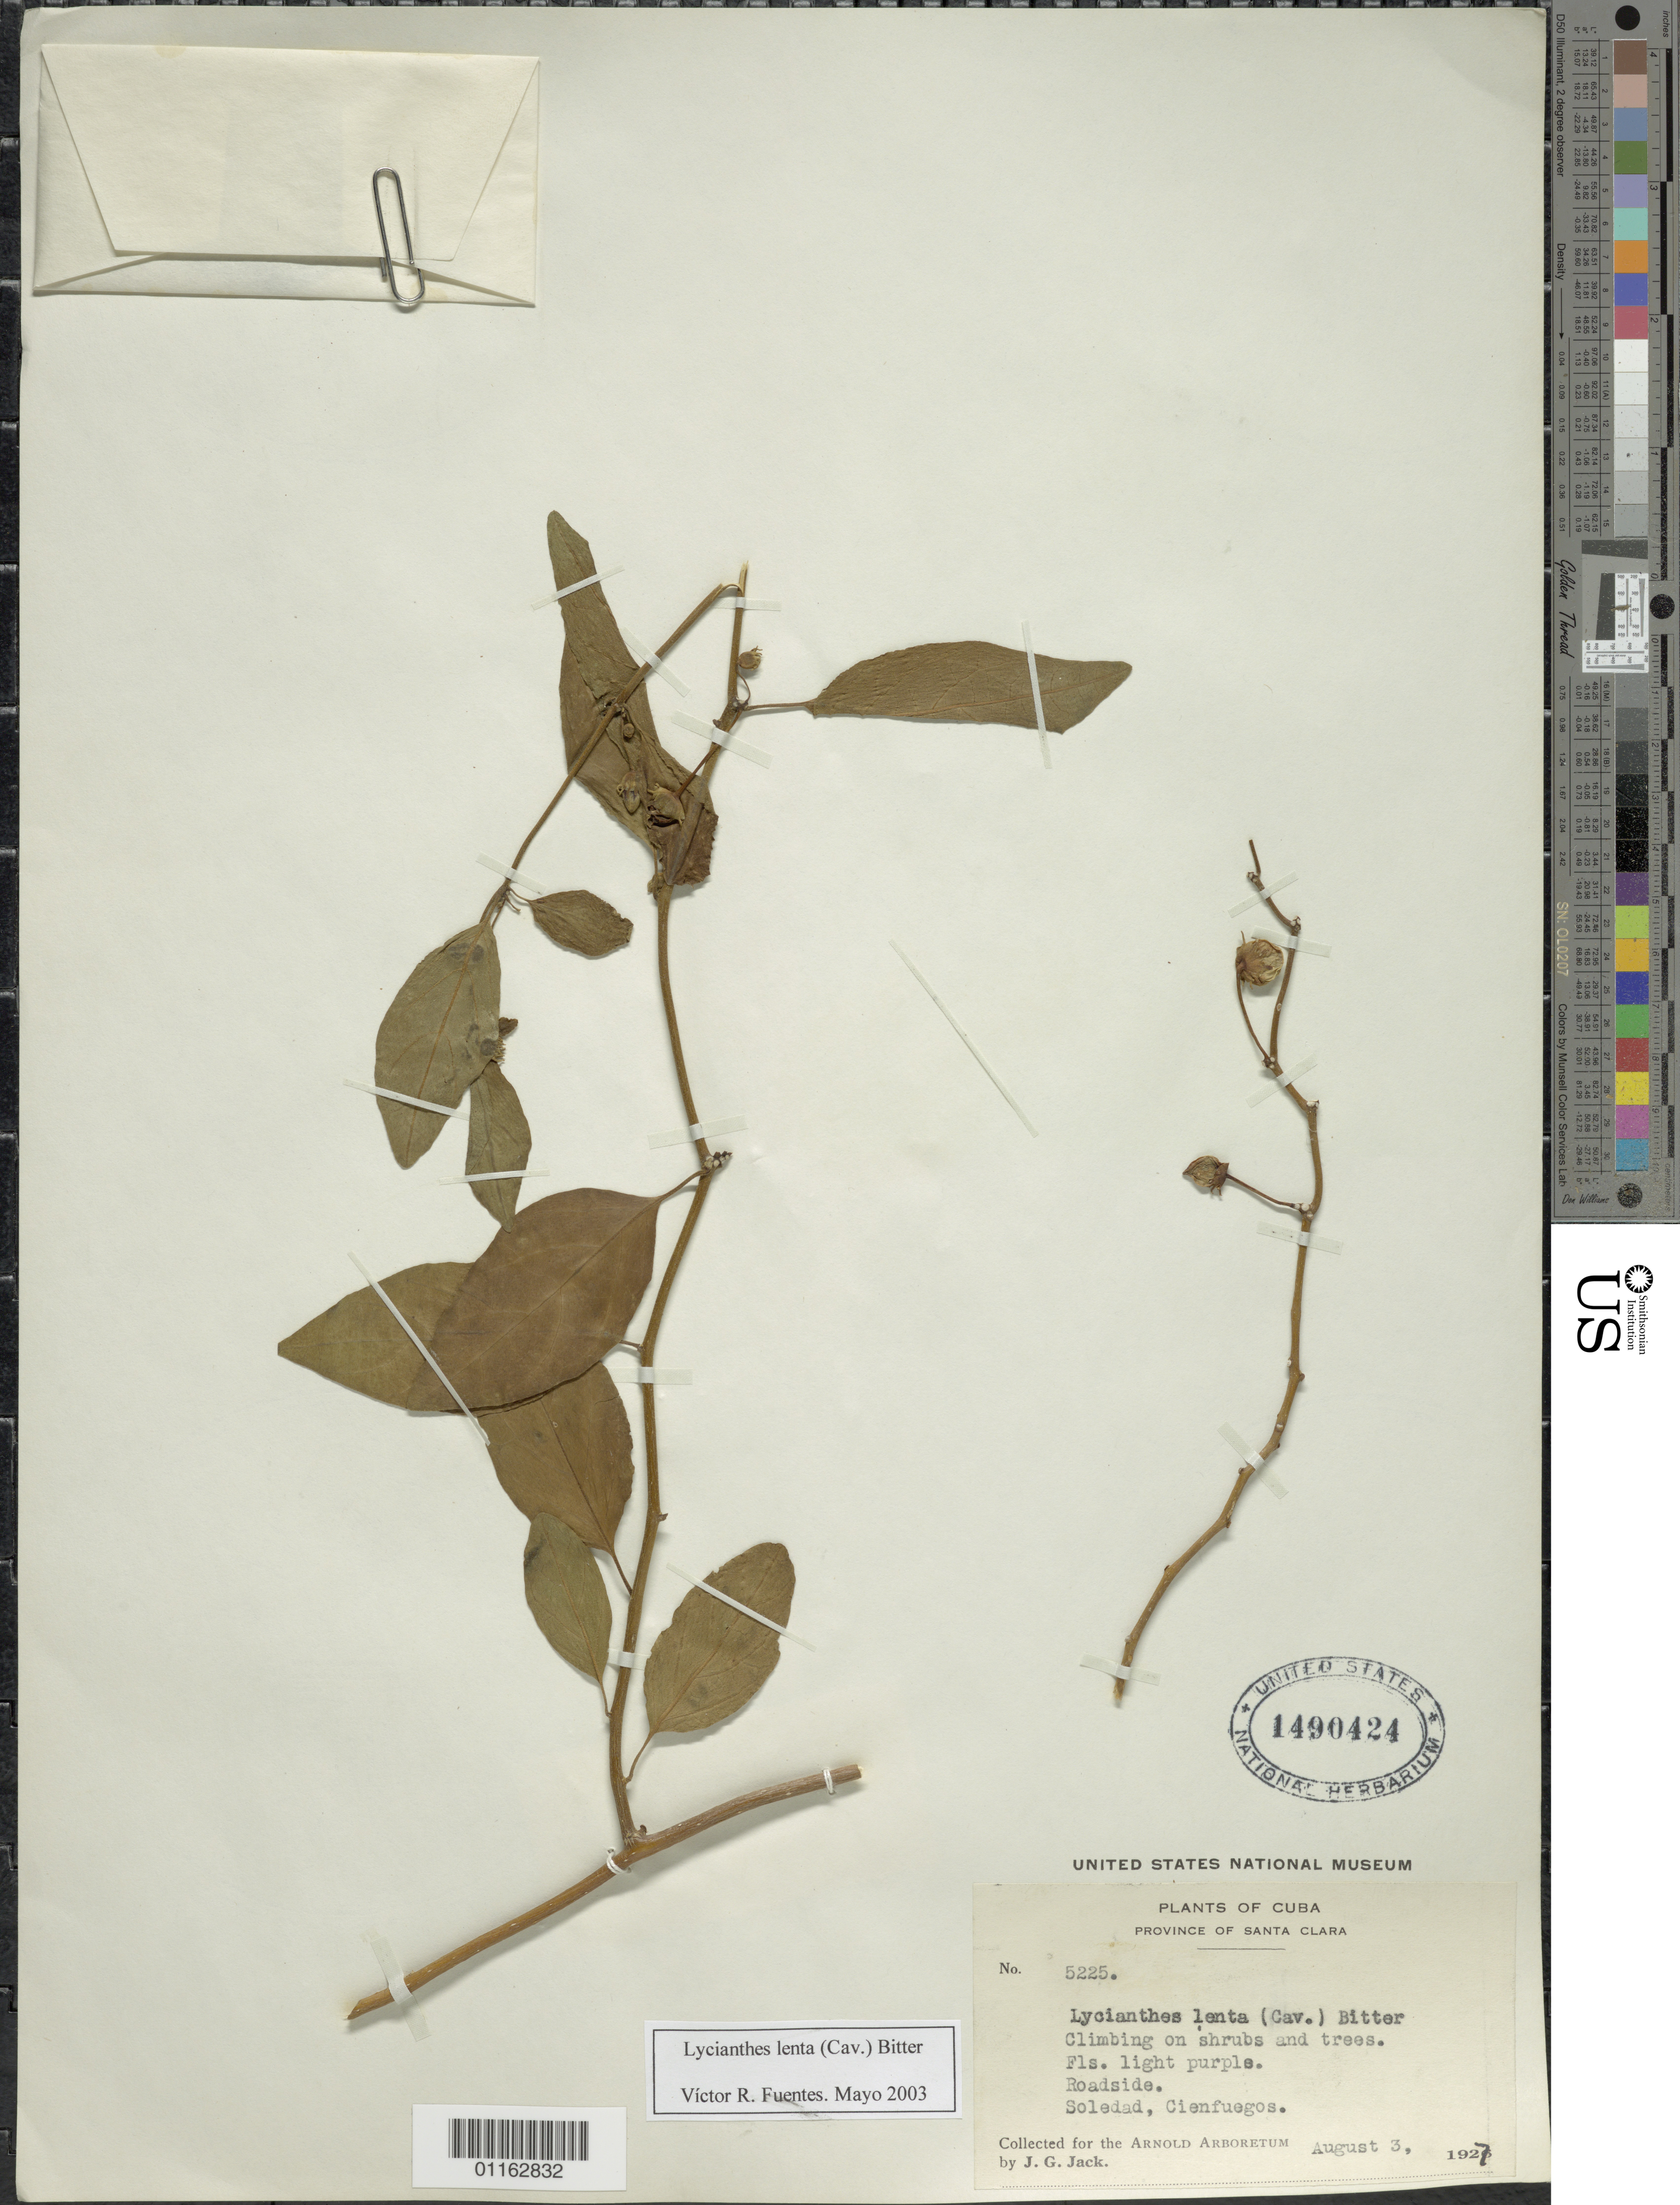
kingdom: Plantae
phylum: Tracheophyta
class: Magnoliopsida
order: Solanales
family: Solanaceae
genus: Lycianthes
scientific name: Lycianthes lenta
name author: (Cav.) Bitter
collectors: J. G. Jack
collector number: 5225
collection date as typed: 03 Aug 1927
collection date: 1927-08-03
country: Cuba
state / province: Villa Clara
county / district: Santa Clara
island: Cuba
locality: Climbing on shrubs and trees; roadside. Soledad, Cienfuegos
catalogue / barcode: US 1490424